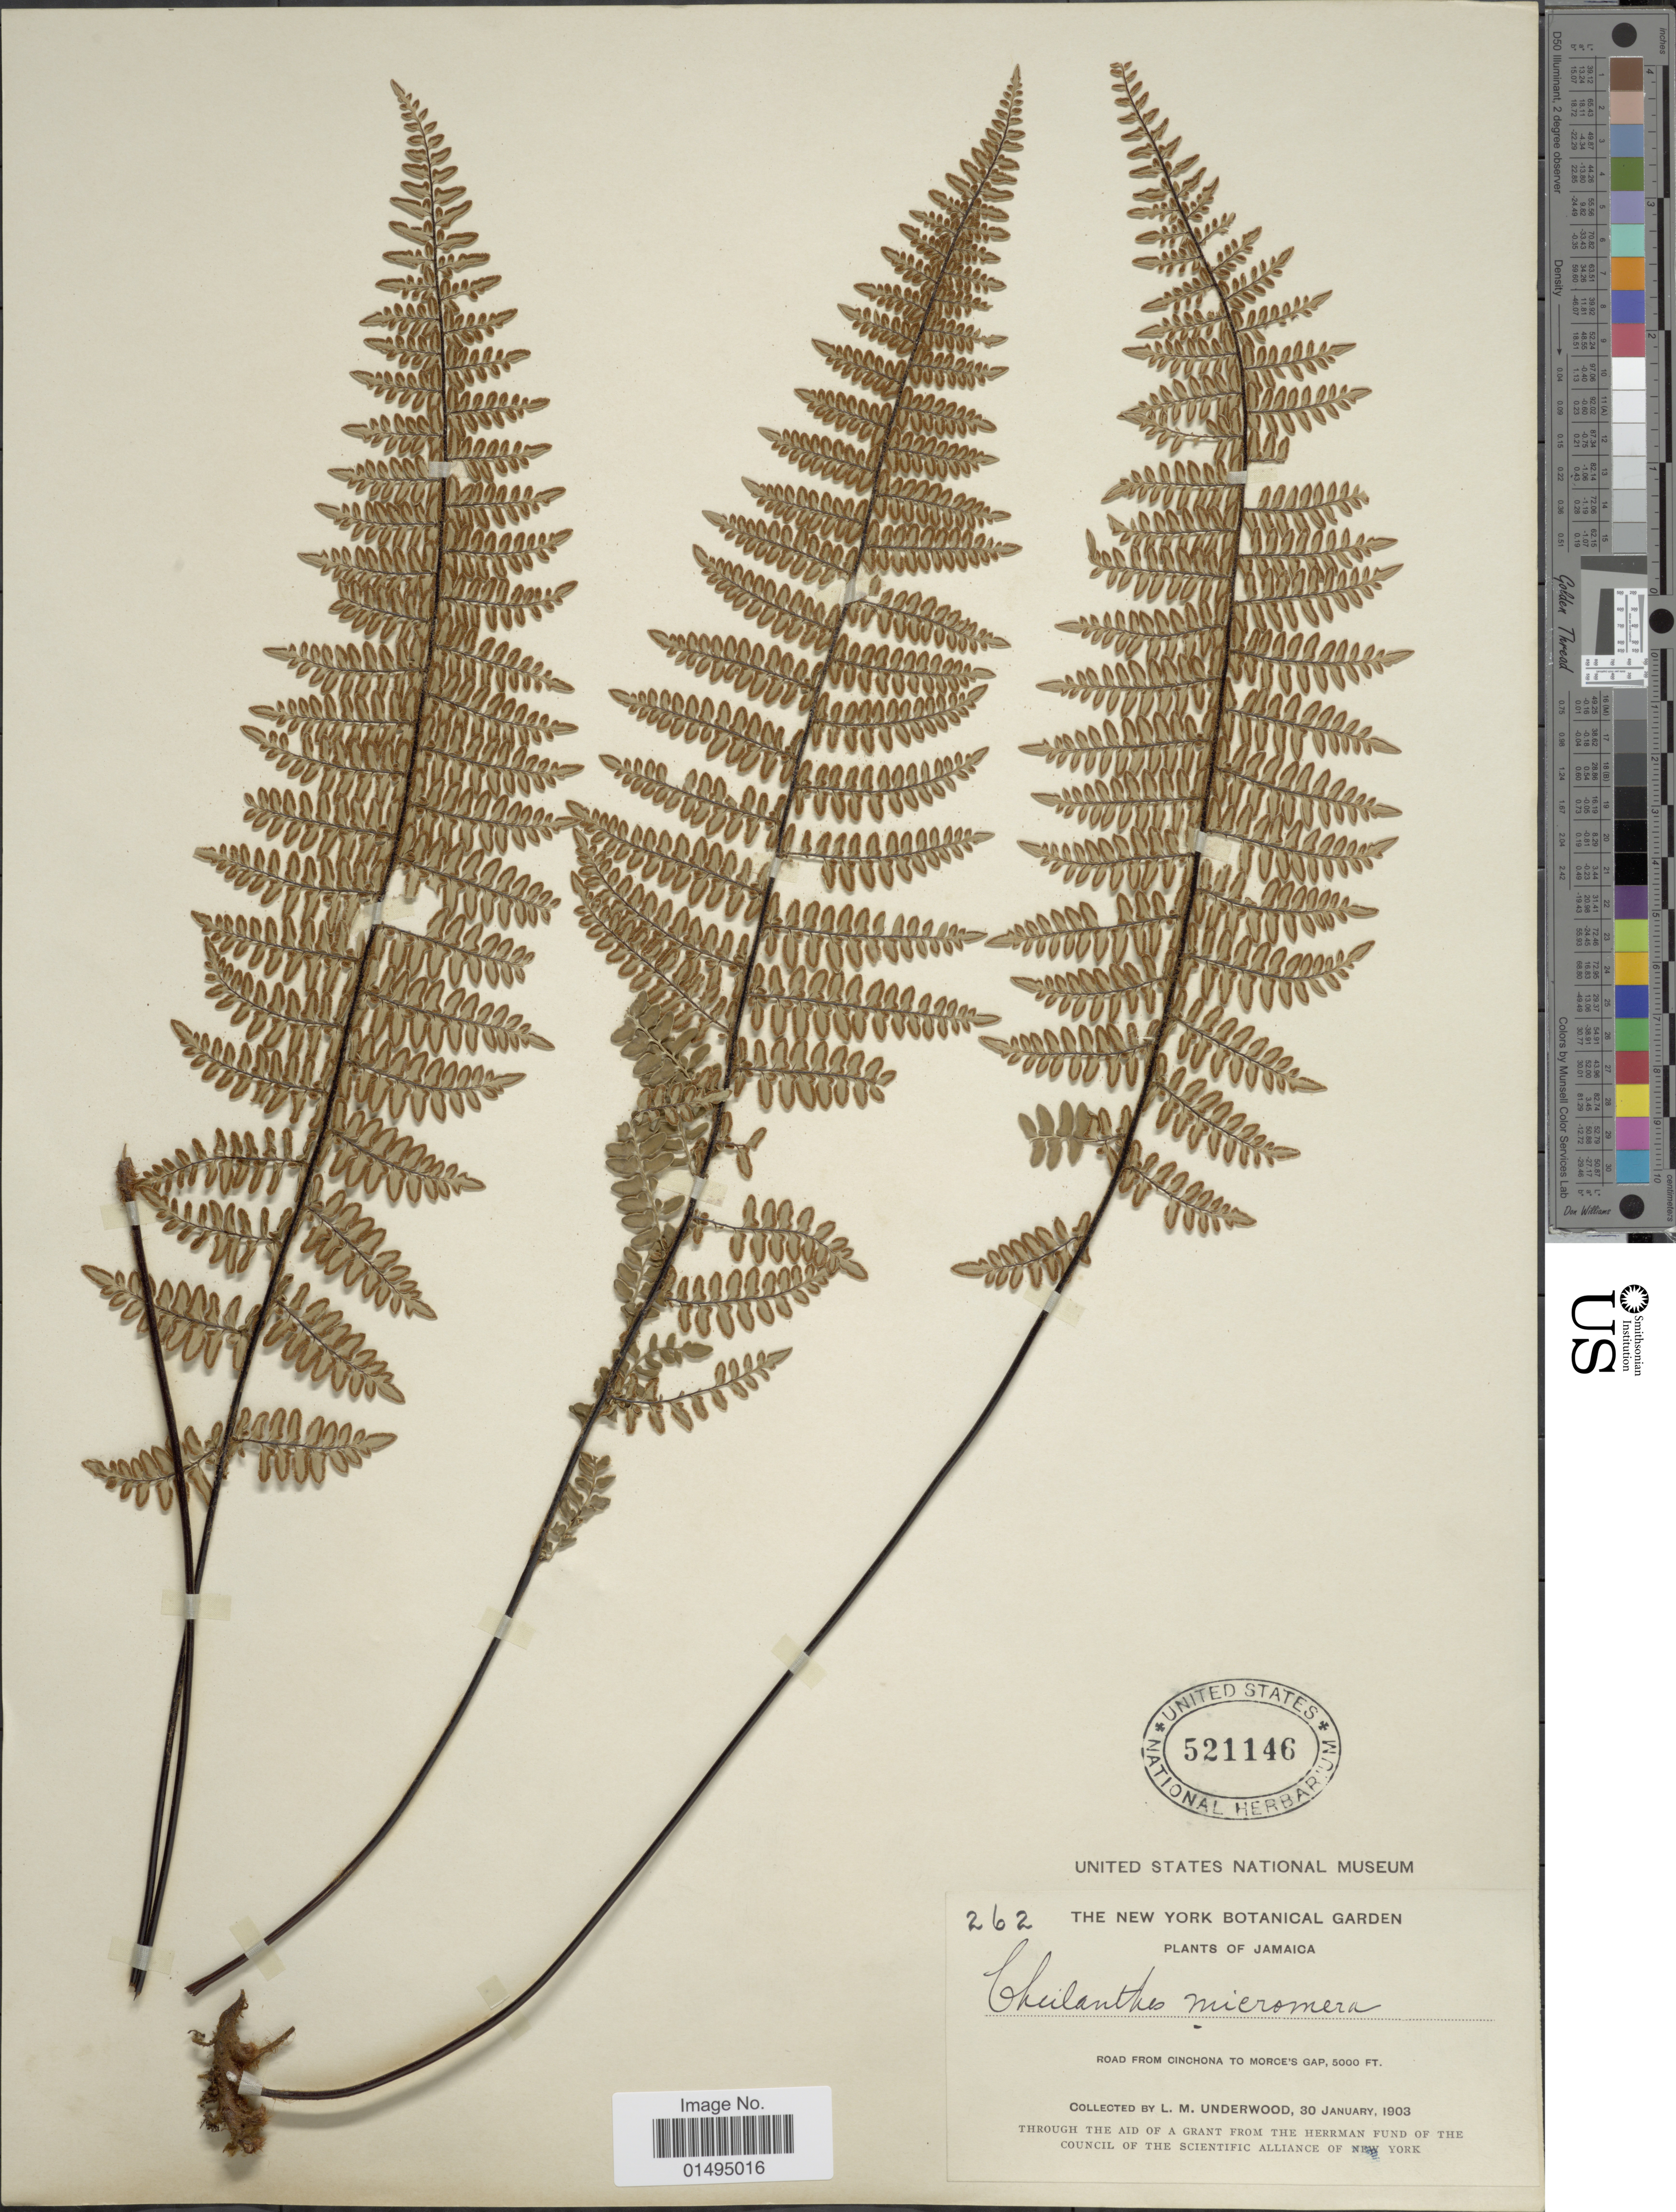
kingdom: Plantae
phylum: Tracheophyta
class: Polypodiopsida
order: Polypodiales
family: Pteridaceae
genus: Myriopteris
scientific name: Myriopteris notholaenoides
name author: (Desv.) Grusz & Windham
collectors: L. M. Underwood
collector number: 262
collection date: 1903-01-30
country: Jamaica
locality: Jamaica, Road from Cinchona to Morce's Gap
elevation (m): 1524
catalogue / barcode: US 521146